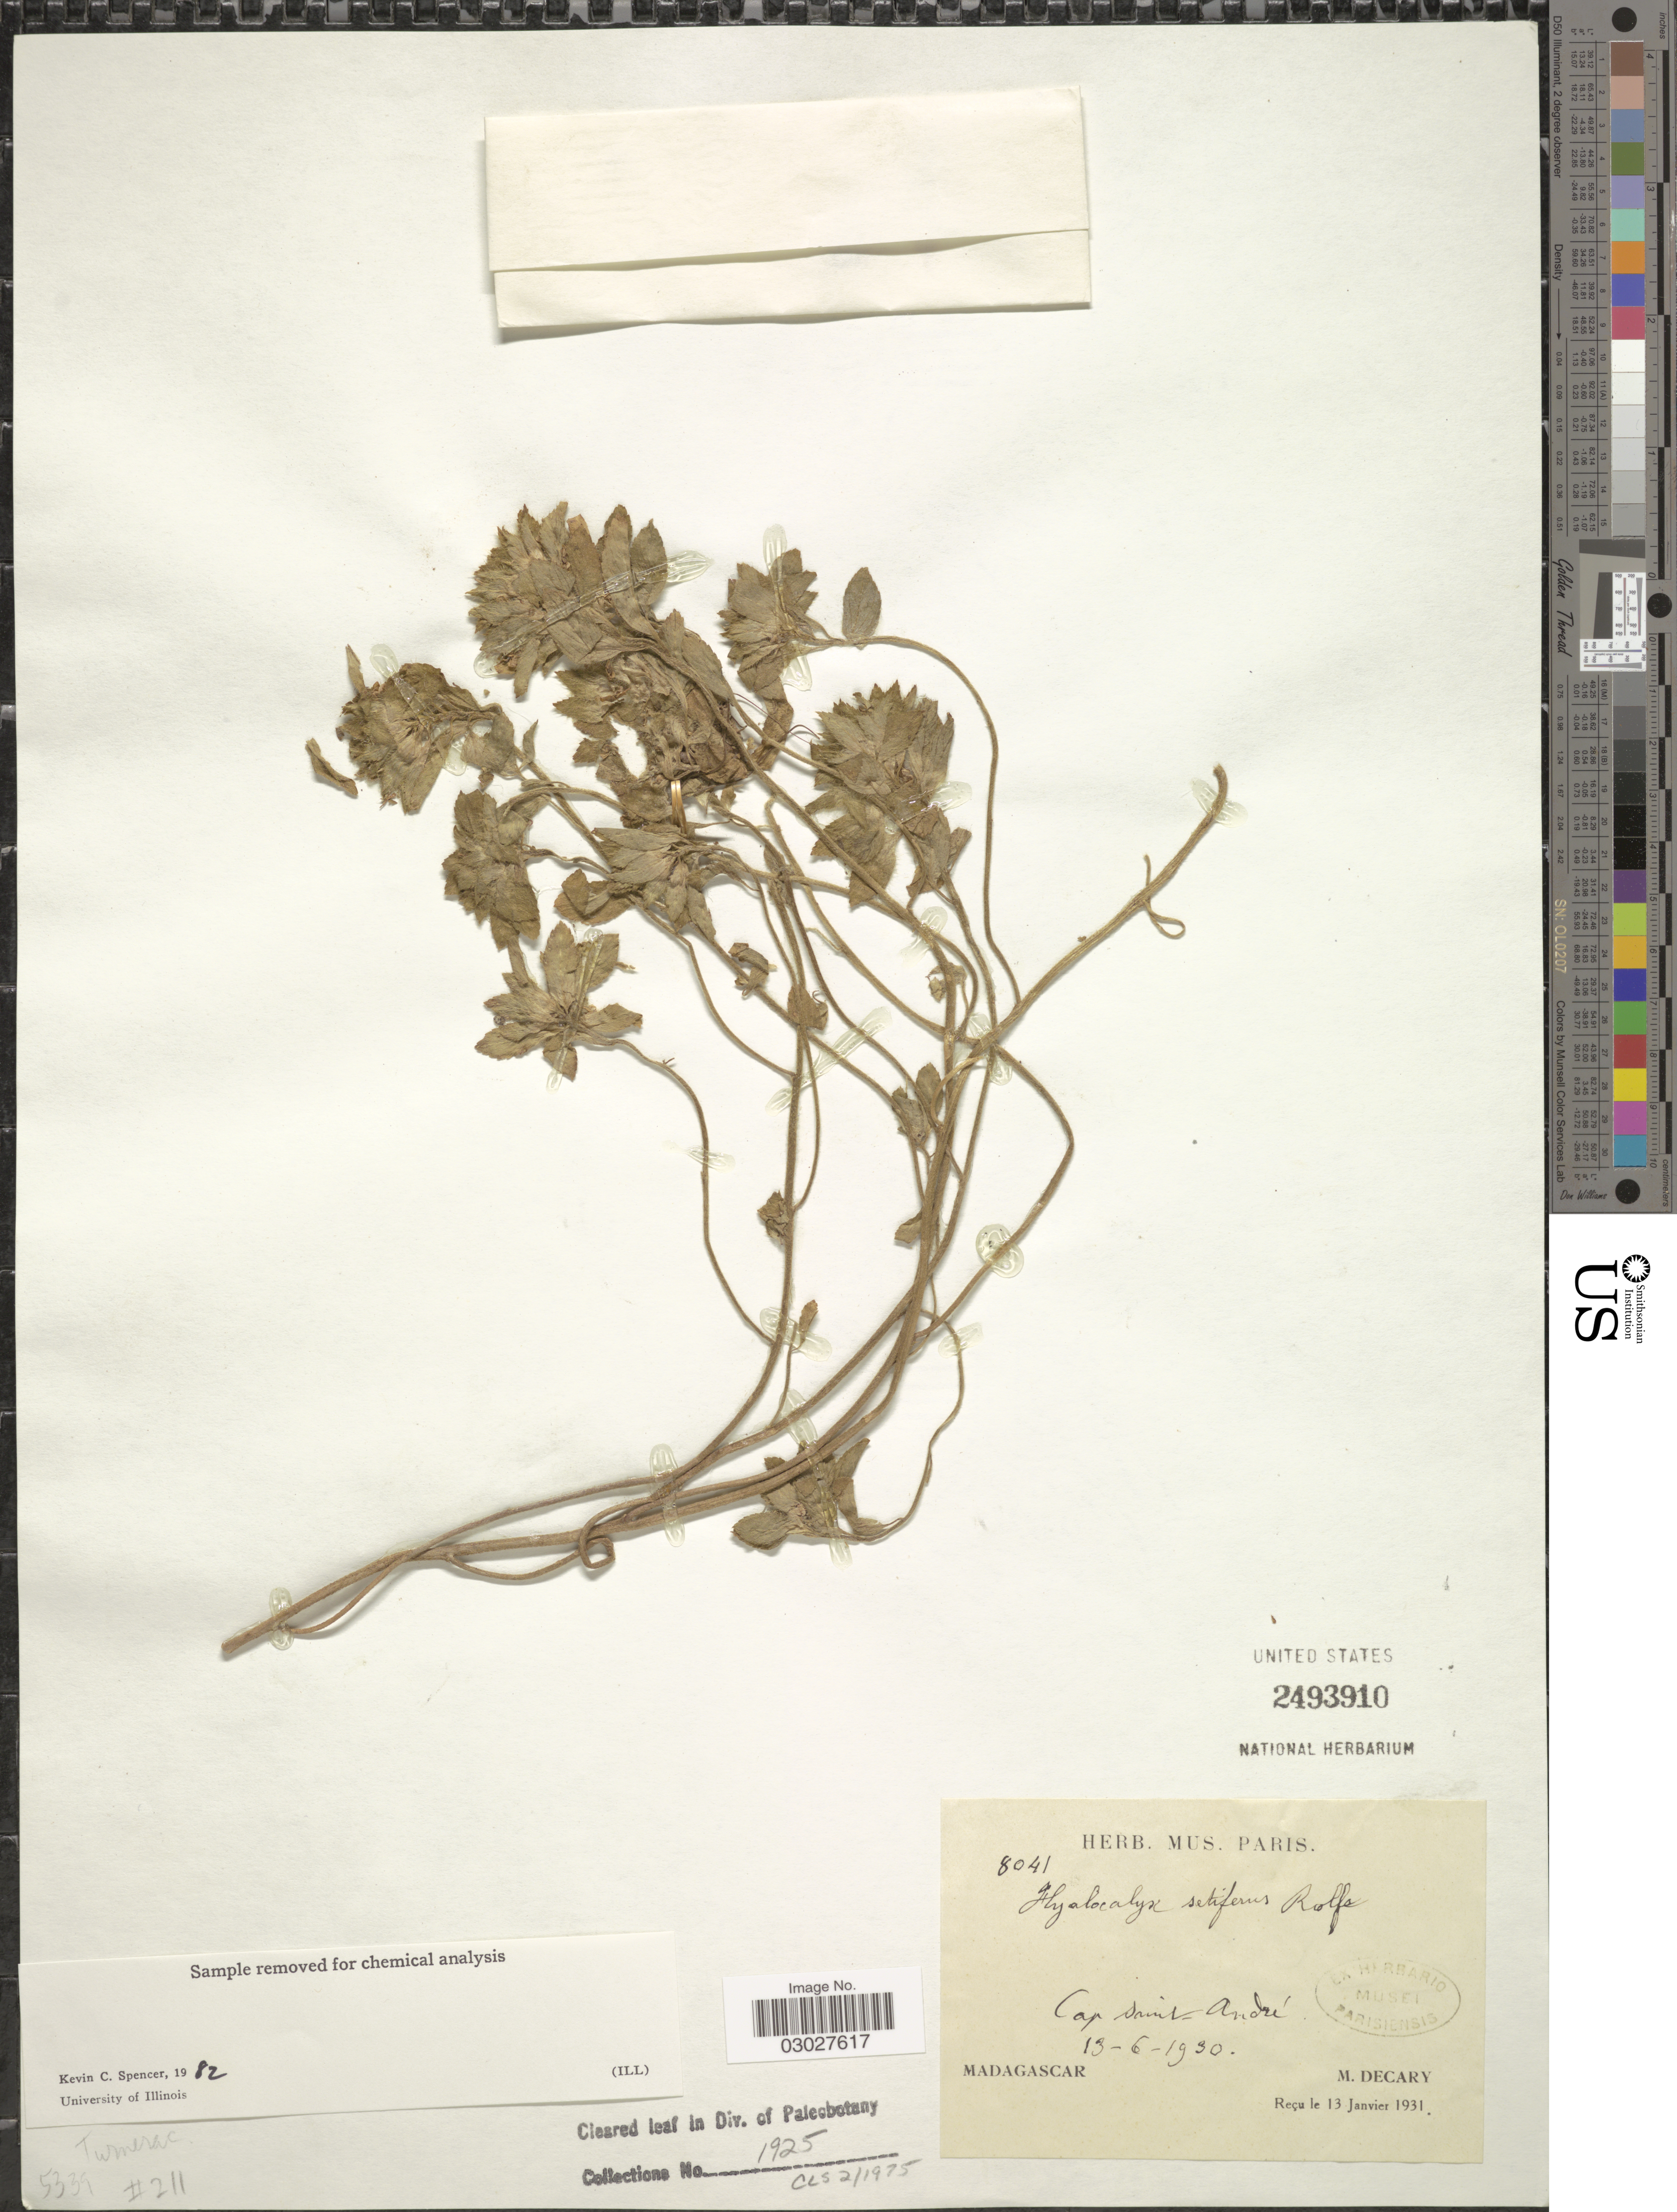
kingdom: Plantae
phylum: Tracheophyta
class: Magnoliopsida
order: Malpighiales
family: Turneraceae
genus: Hyalocalyx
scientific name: Hyalocalyx setifer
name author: Rolfe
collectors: R. Decary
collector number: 8041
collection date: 1930-06-13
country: Madagascar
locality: Cap Saint-André.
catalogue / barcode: US 2493910